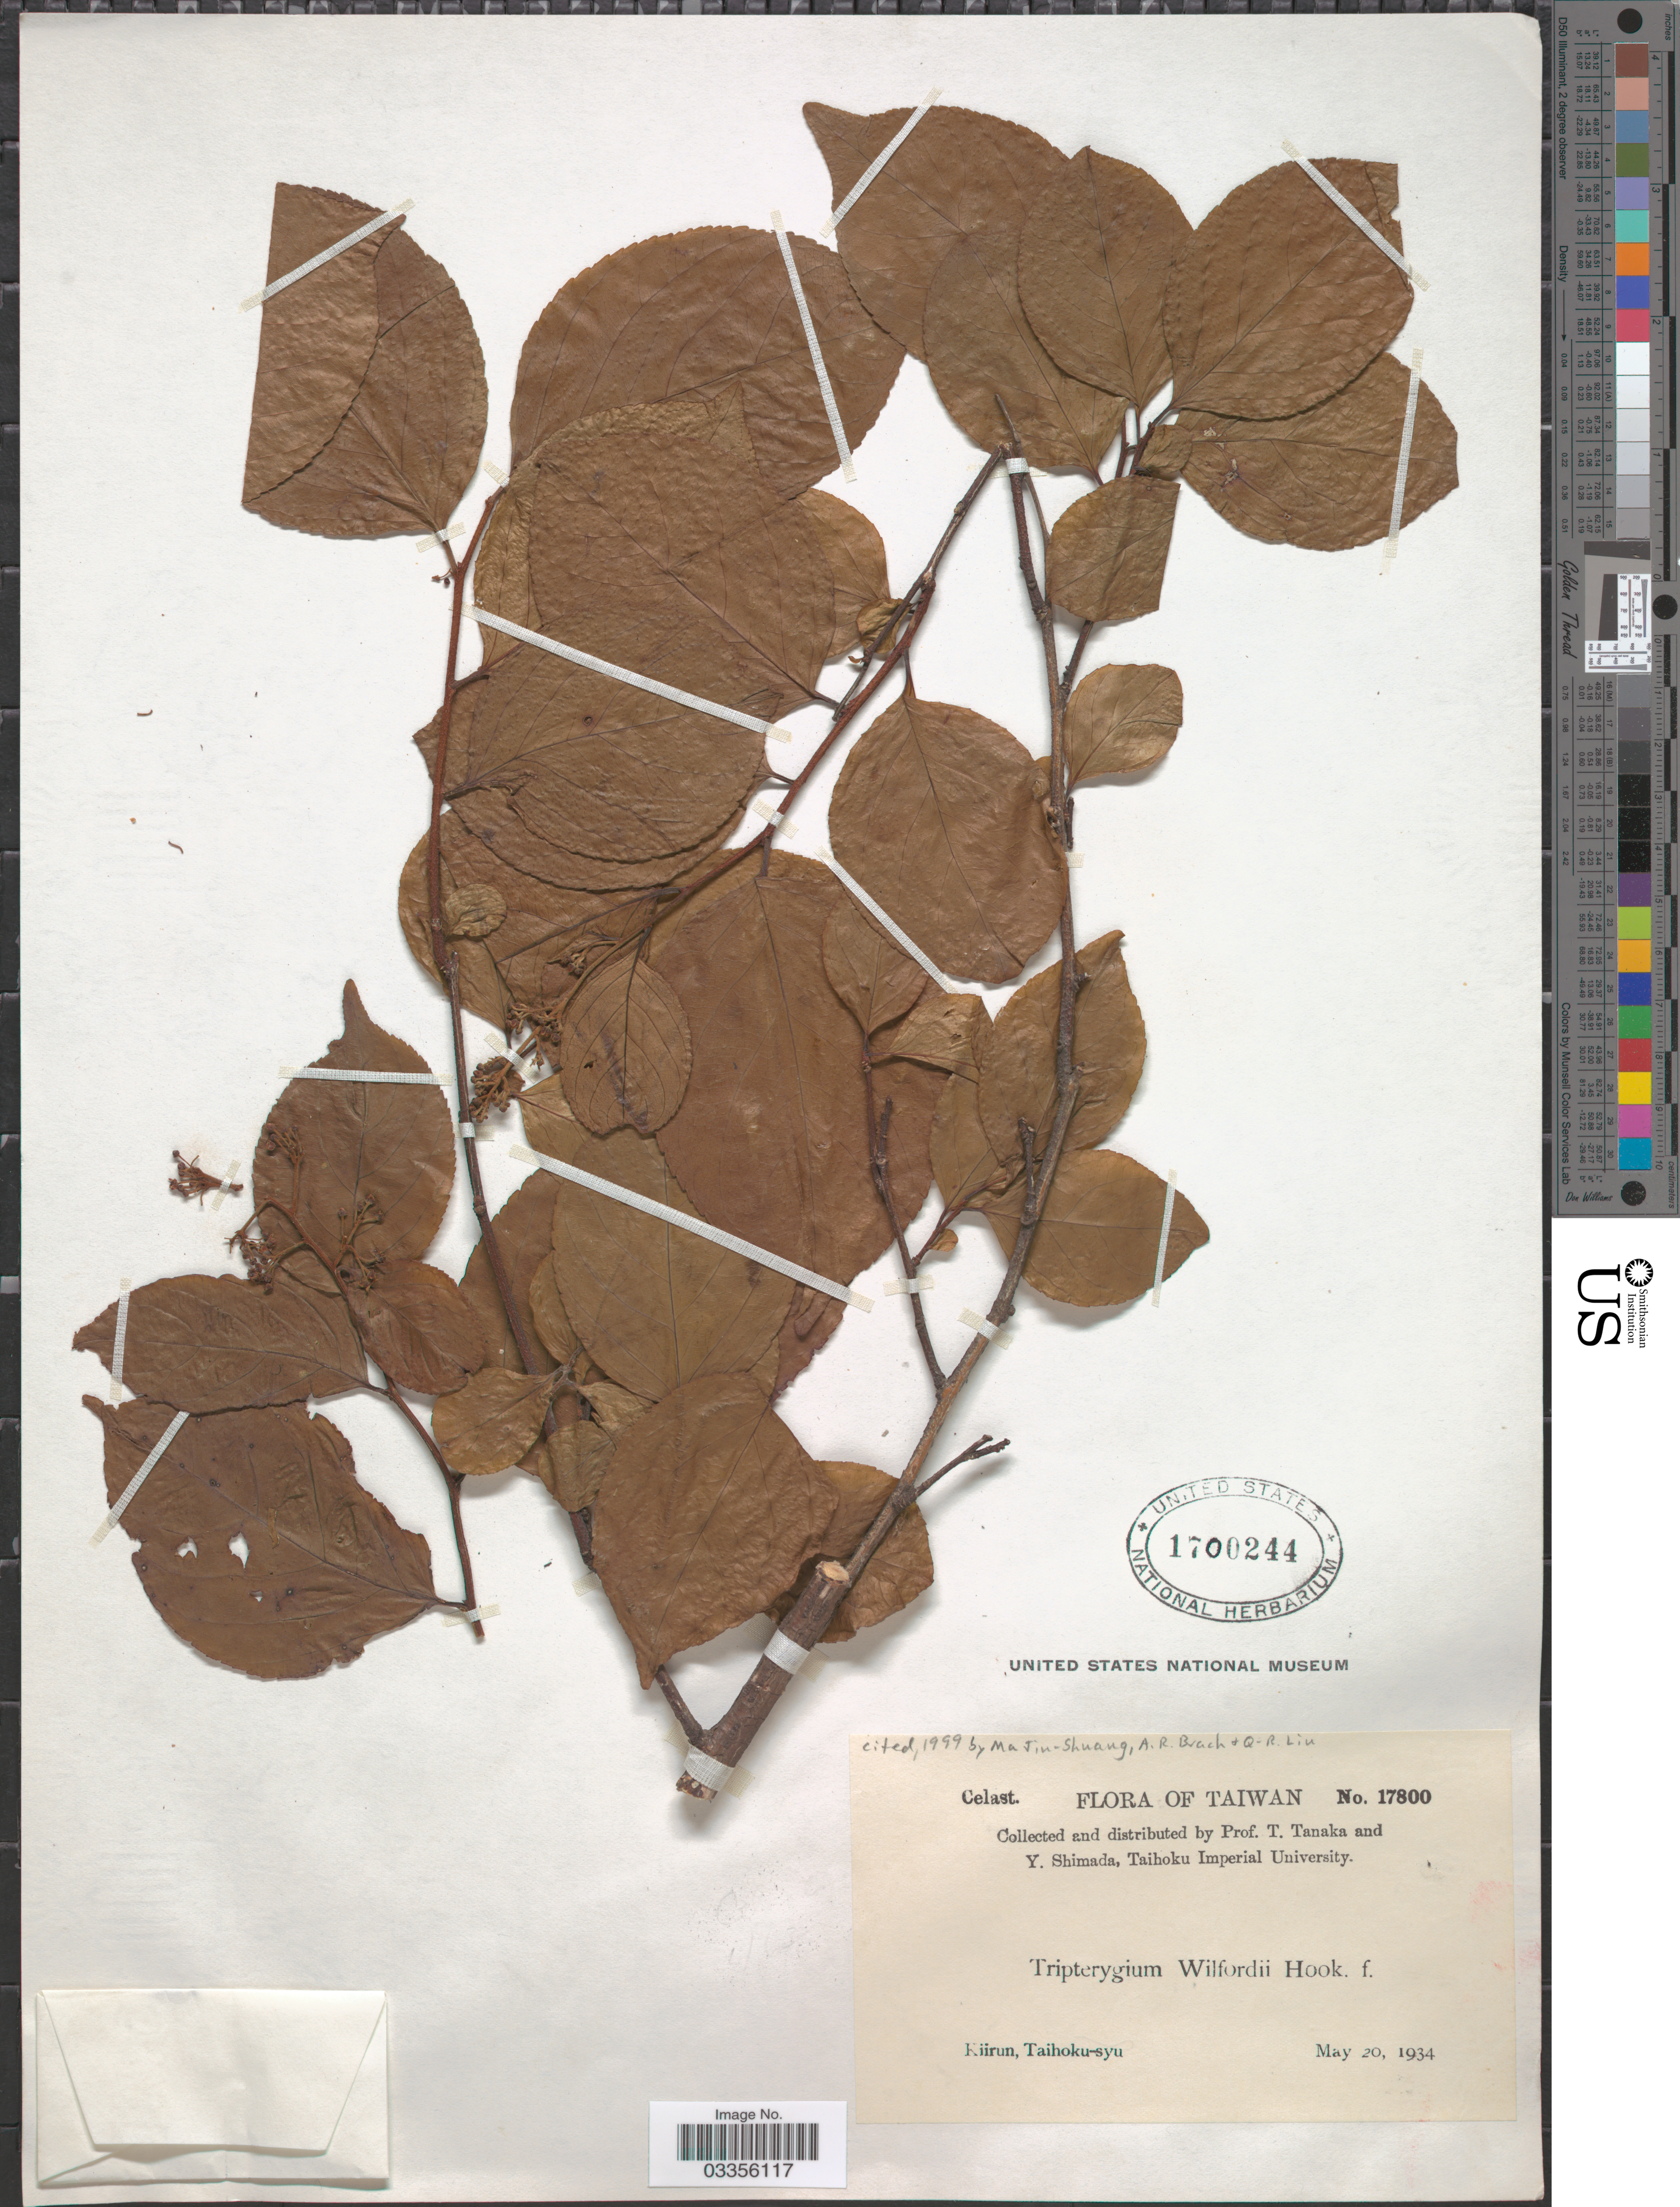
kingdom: Plantae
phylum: Tracheophyta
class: Magnoliopsida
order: Celastrales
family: Celastraceae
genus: Tripterygium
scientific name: Tripterygium wilfordii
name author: Hook. f.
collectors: T. Tanaka & Y. Shimada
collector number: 17800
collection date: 1934-05-20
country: Taiwan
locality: Kiirun, Taihoku-syu.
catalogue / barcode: US 1700244